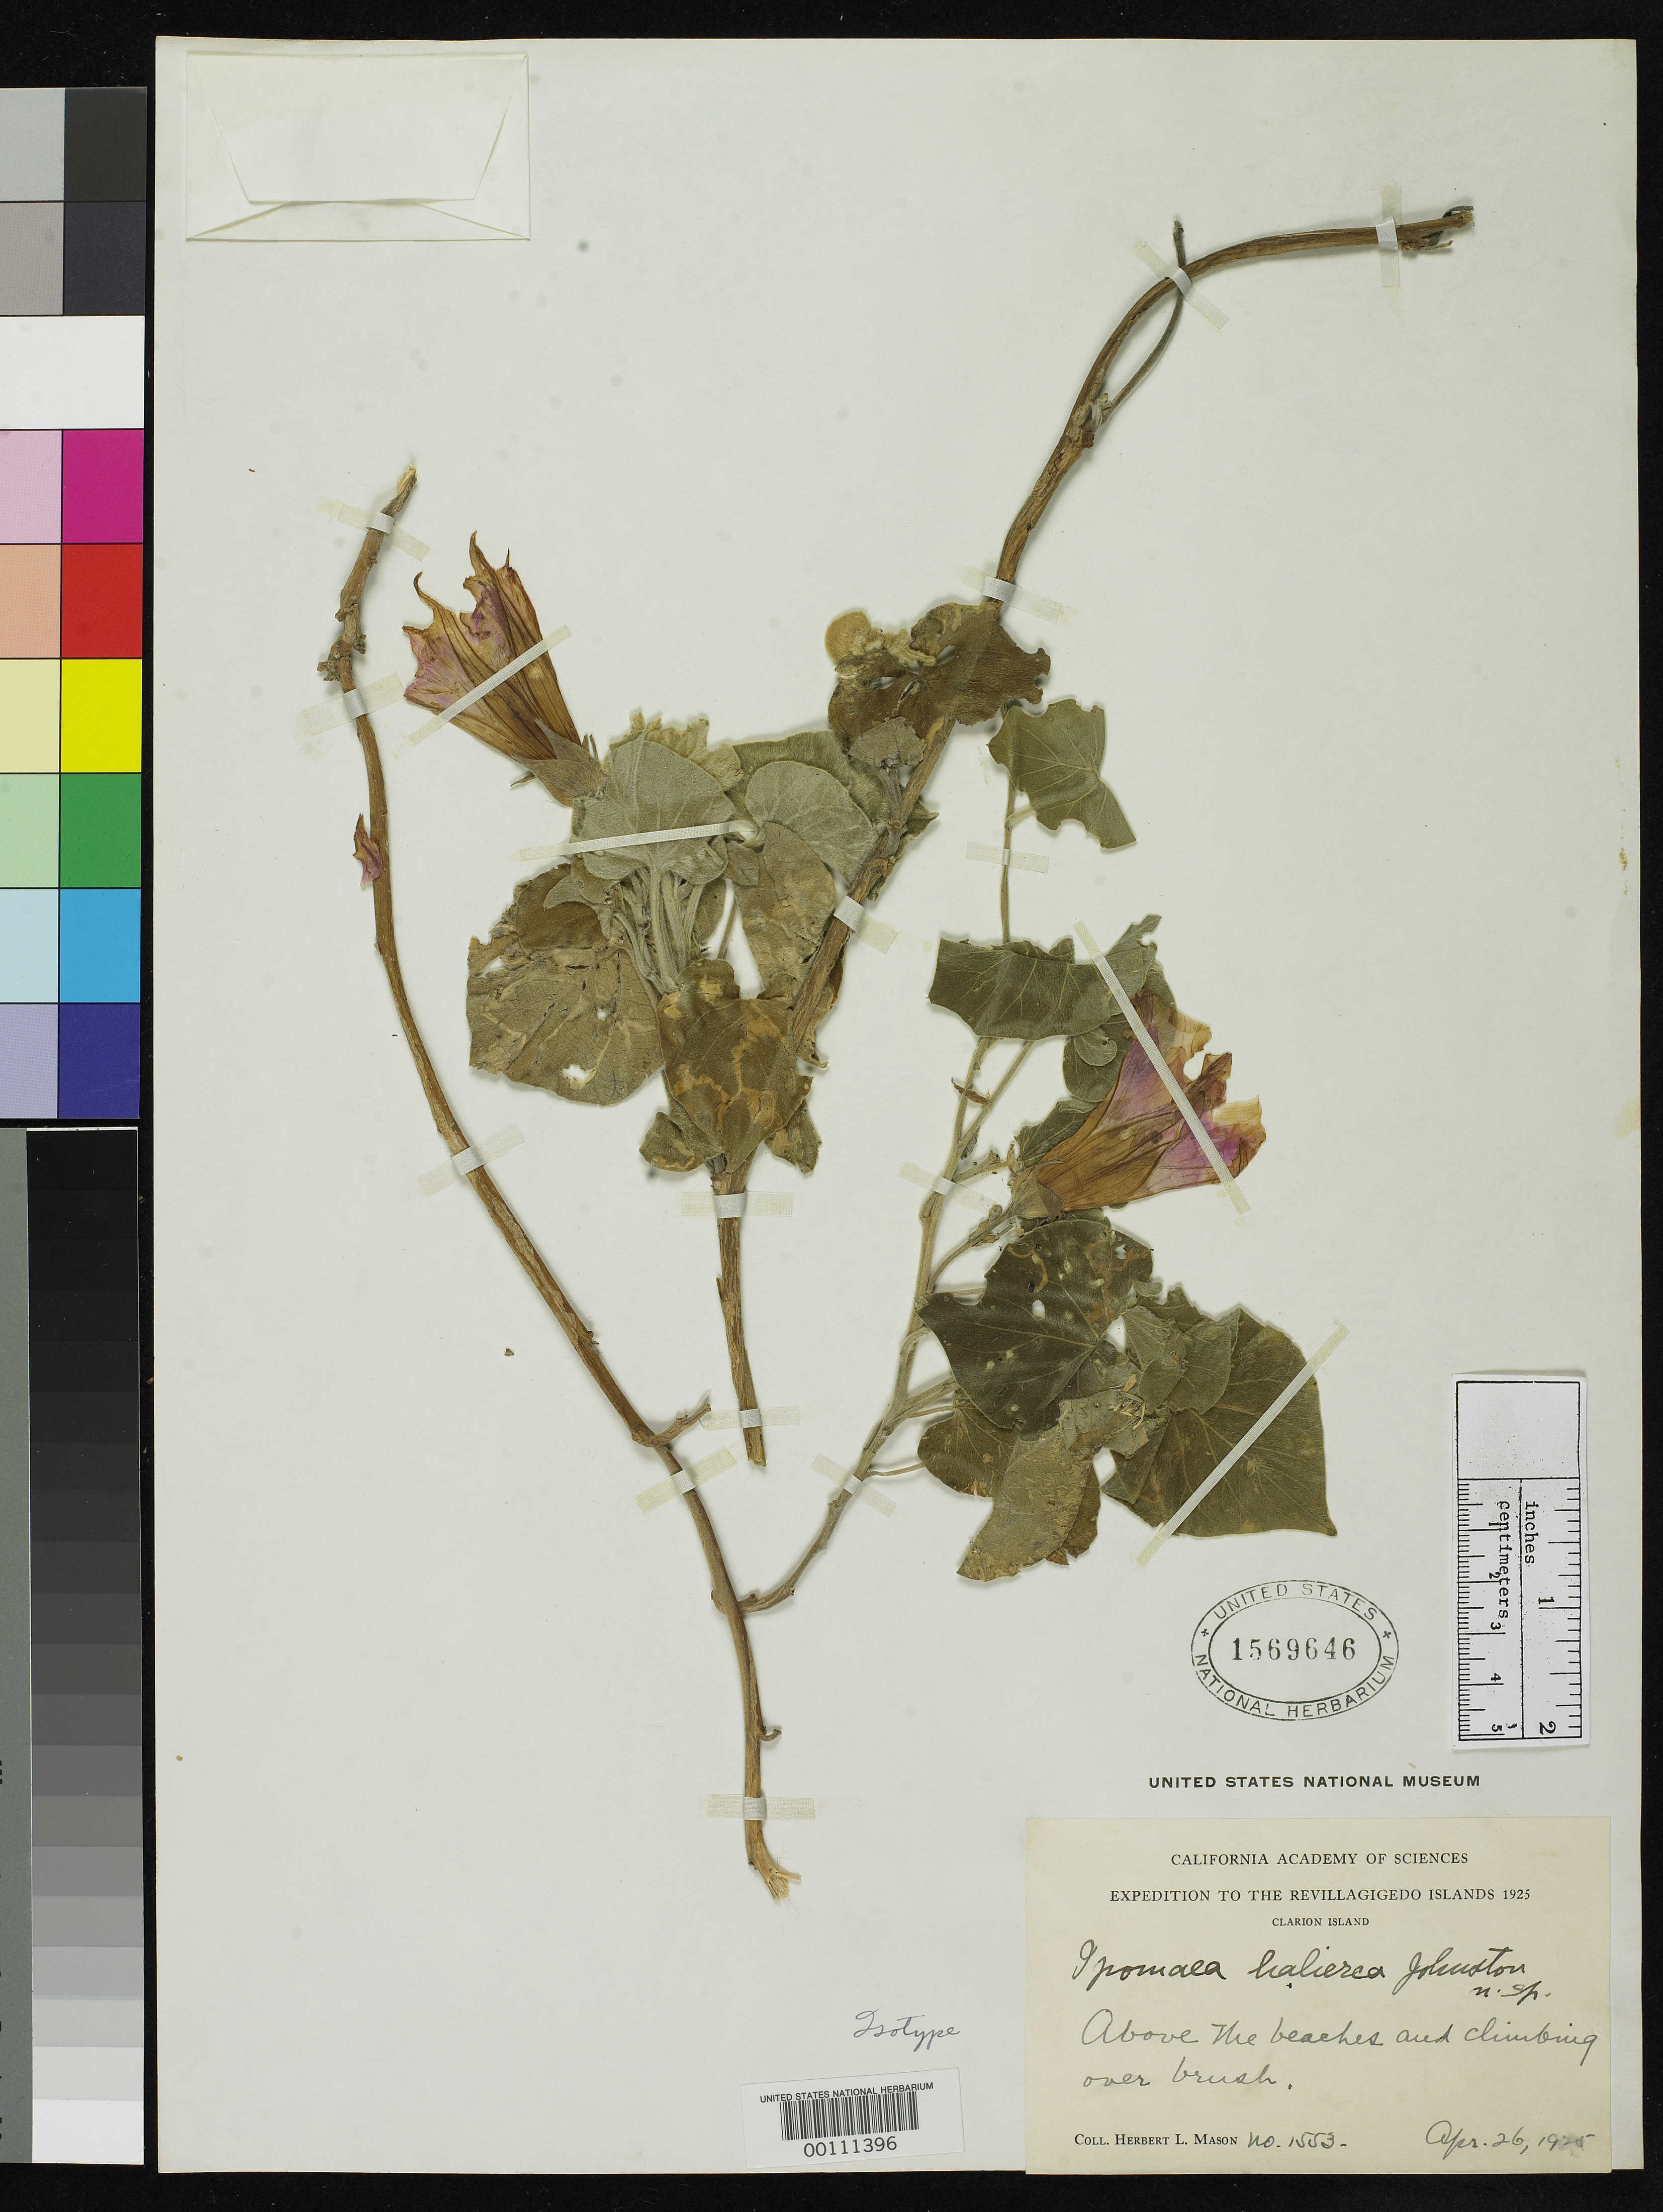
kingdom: Plantae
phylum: Tracheophyta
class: Magnoliopsida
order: Solanales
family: Convolvulaceae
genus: Ipomoea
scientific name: Ipomoea halierca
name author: I.M. Johnst.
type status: Isotype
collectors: H. L. Mason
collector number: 1553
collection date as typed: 26 Apr 1925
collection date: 1925-04-26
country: Mexico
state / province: Colima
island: Clarion Island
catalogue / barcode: US 1569646